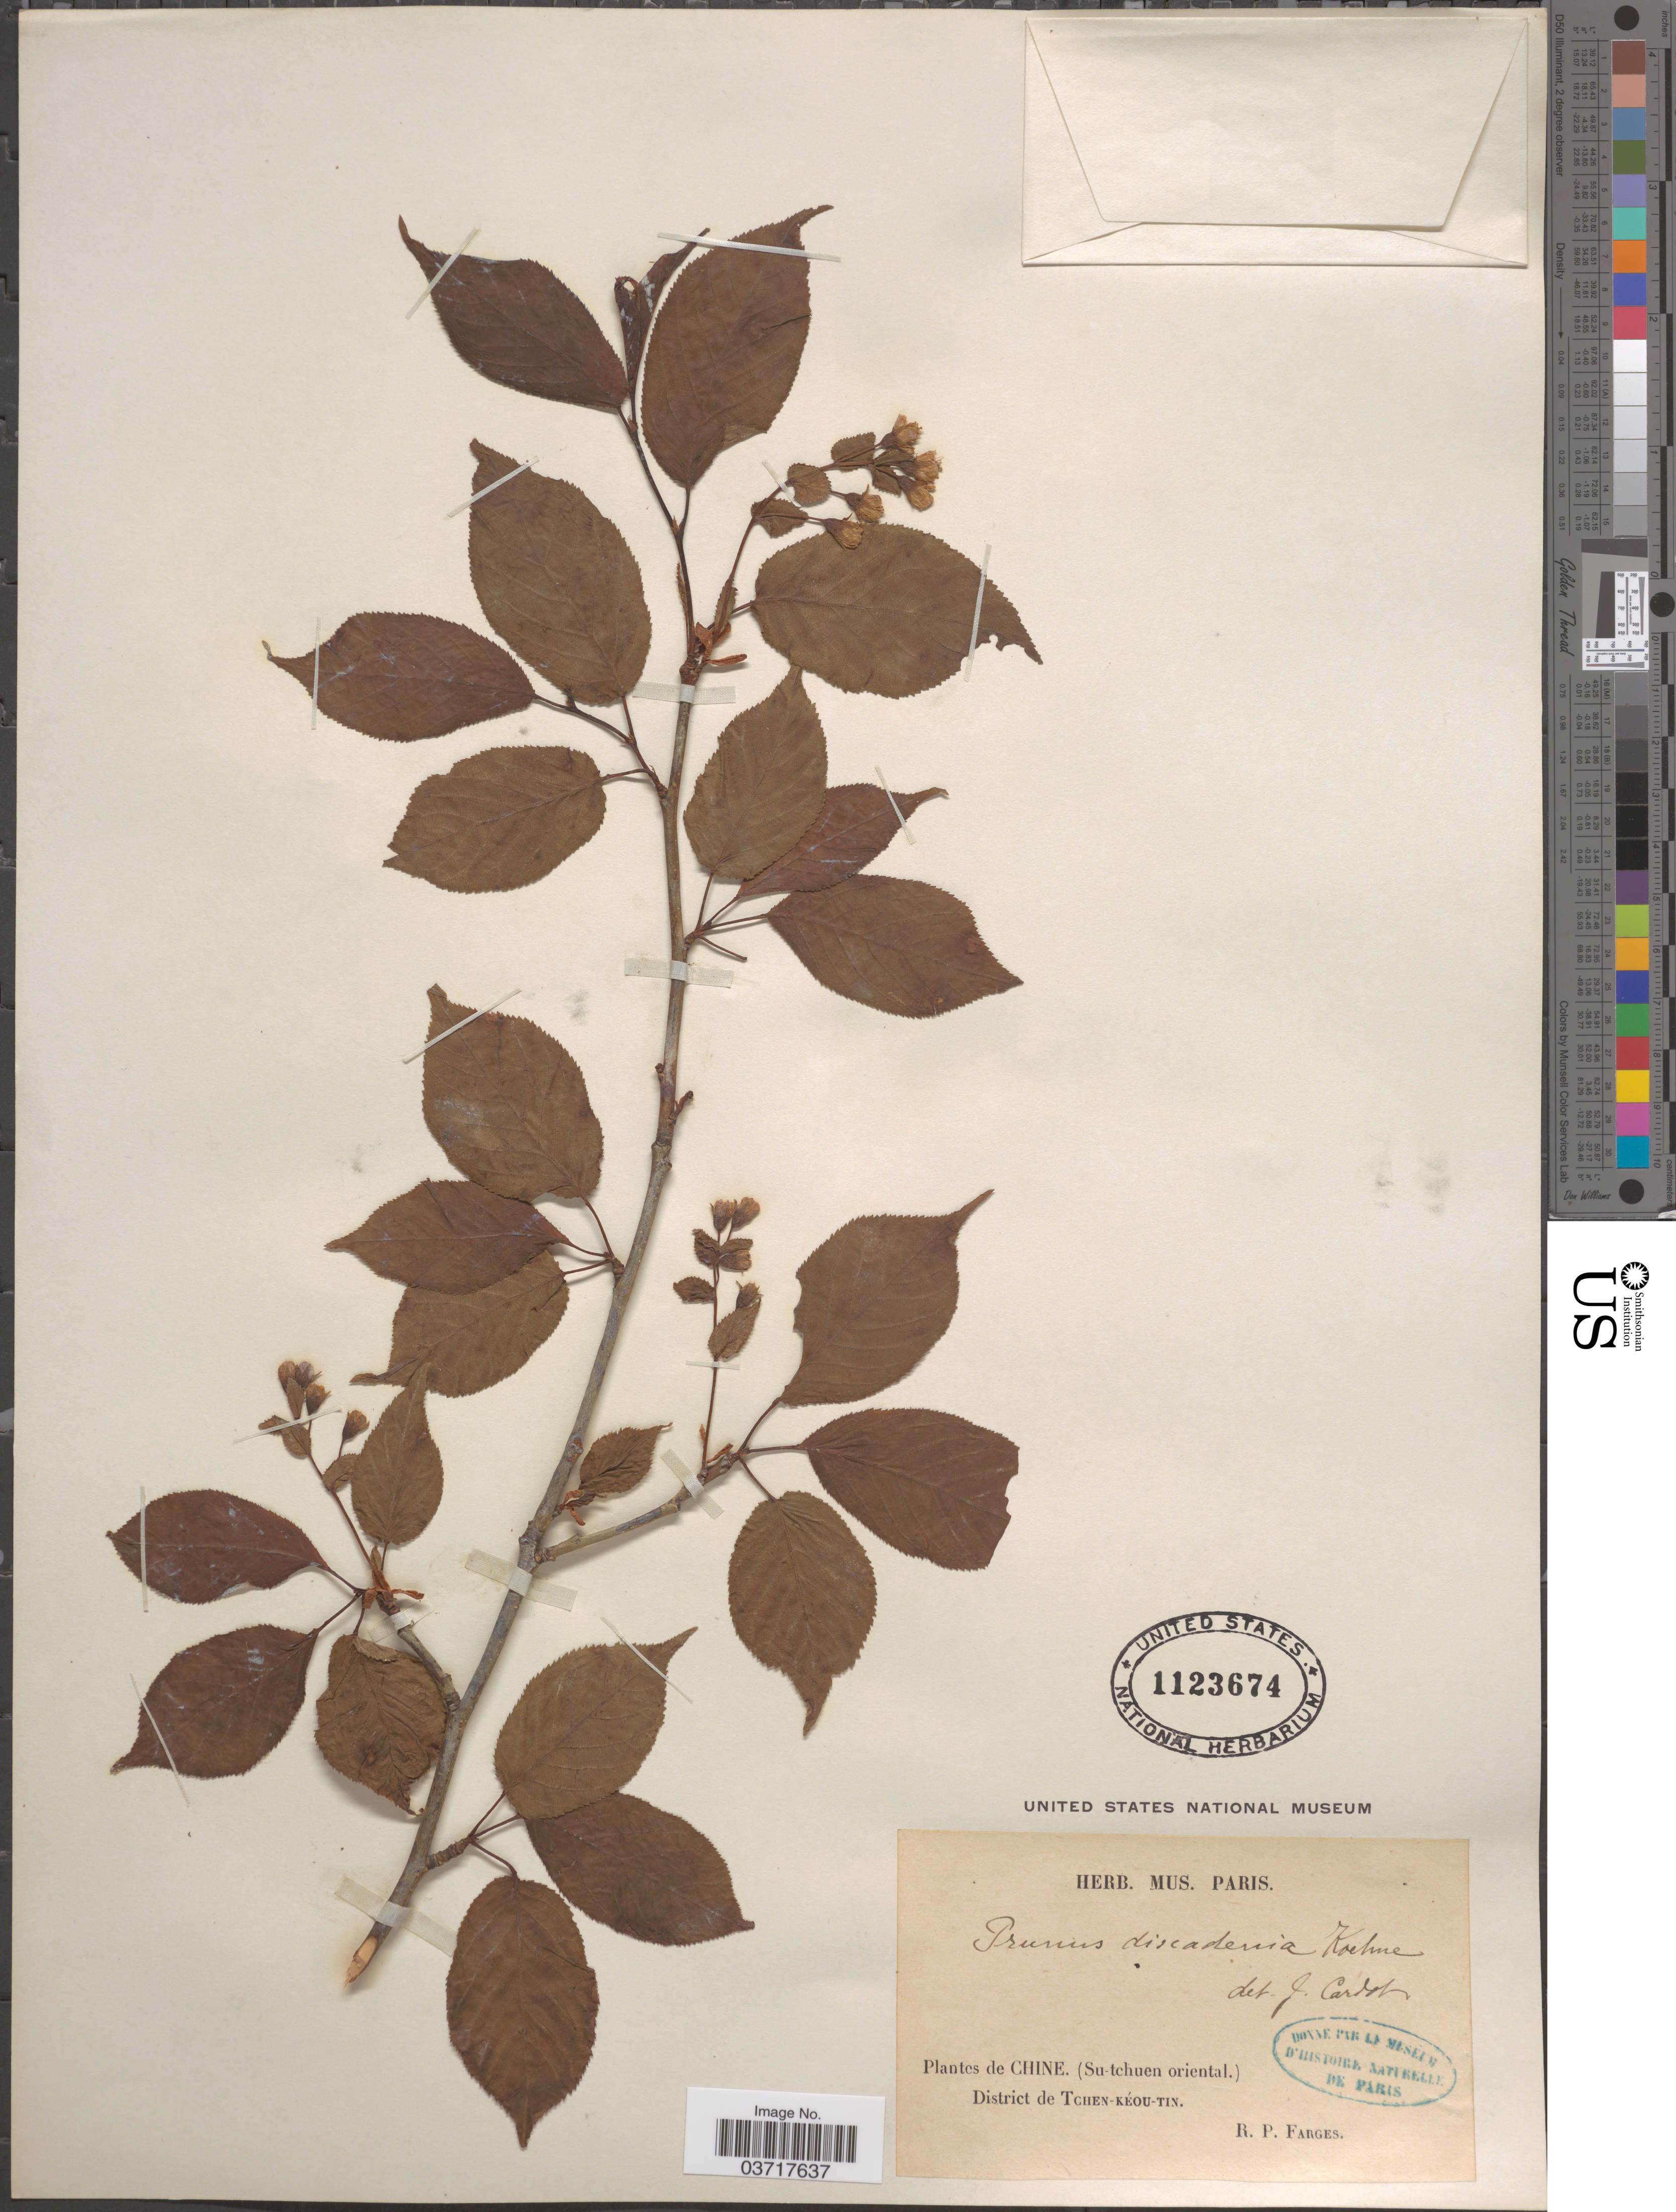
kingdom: Plantae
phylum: Tracheophyta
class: Magnoliopsida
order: Rosales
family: Rosaceae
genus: Prunus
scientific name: Prunus discadenia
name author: Koehne in Sarg.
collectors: R. Farges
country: China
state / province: Sichuan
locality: (Su-tchuen oriental.) District de Tchen-kéou-tin.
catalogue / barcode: US 1123674